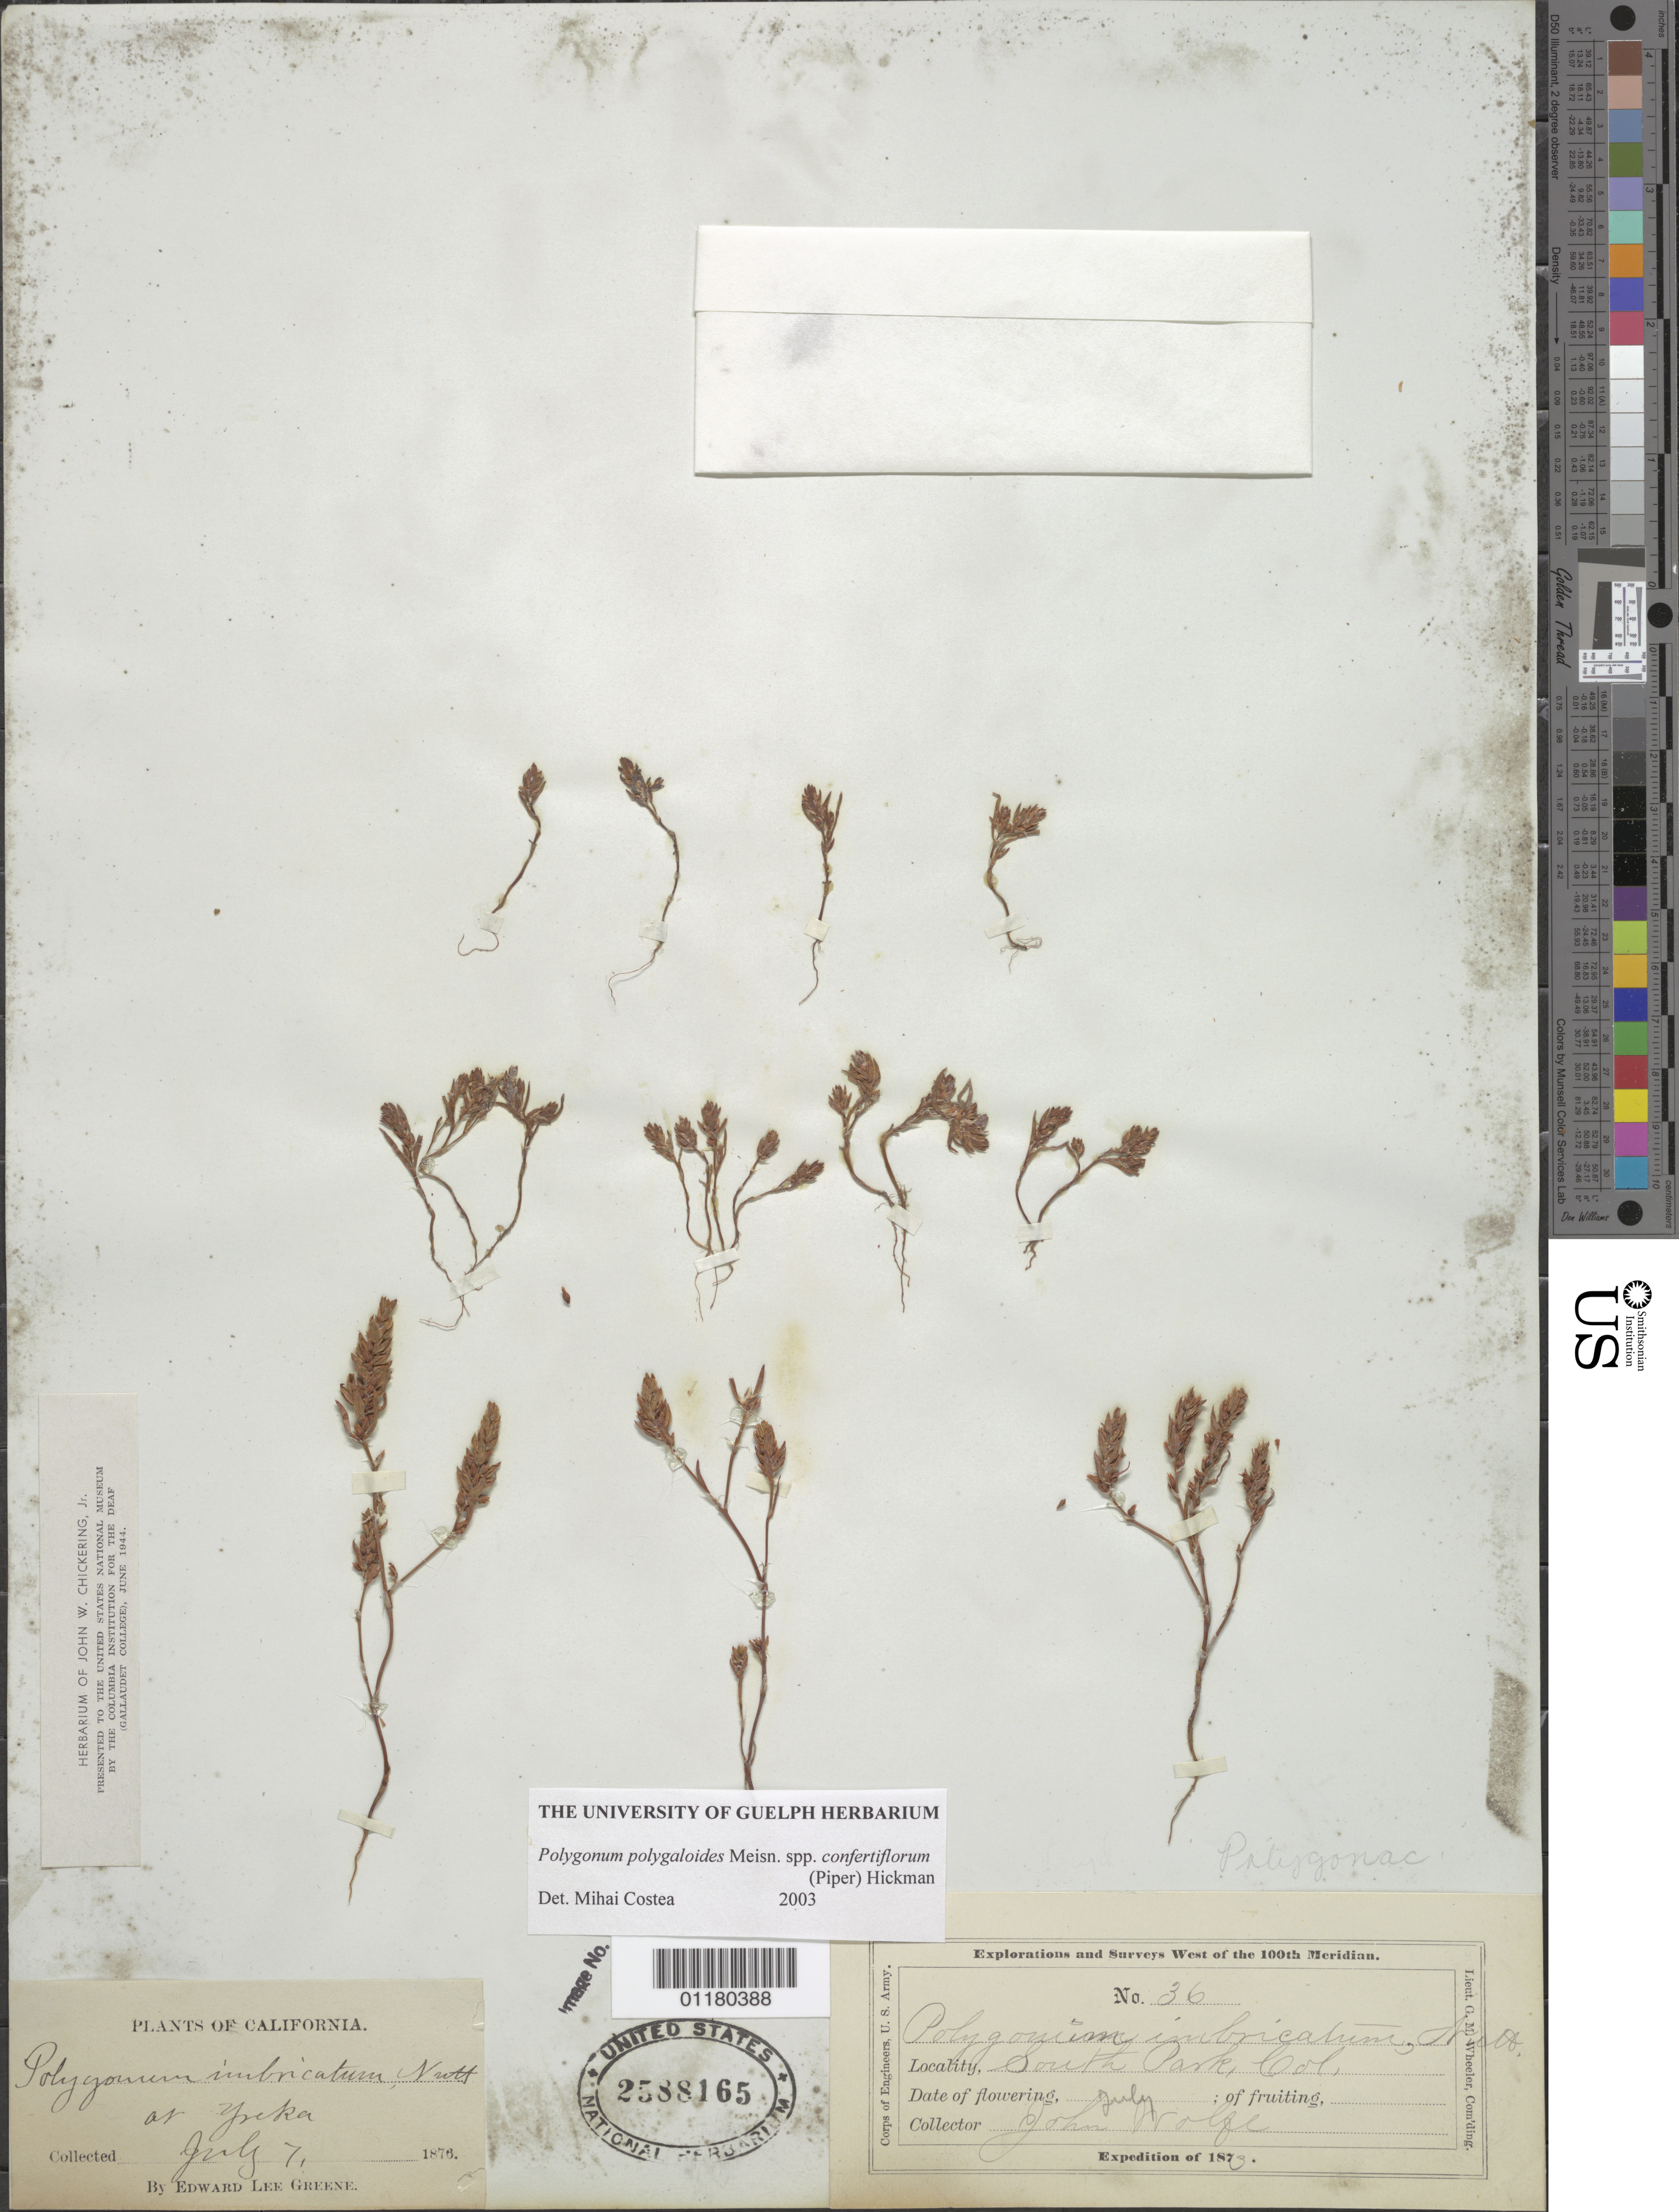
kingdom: Plantae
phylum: Tracheophyta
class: Magnoliopsida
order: Caryophyllales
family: Polygonaceae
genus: Polygonum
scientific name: Polygonum polygaloides subsp. confertiflorum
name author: (Nutt. ex Piper) Hickman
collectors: J. Wolf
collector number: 36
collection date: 1873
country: United States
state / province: Colorado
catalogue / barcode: US 2588165